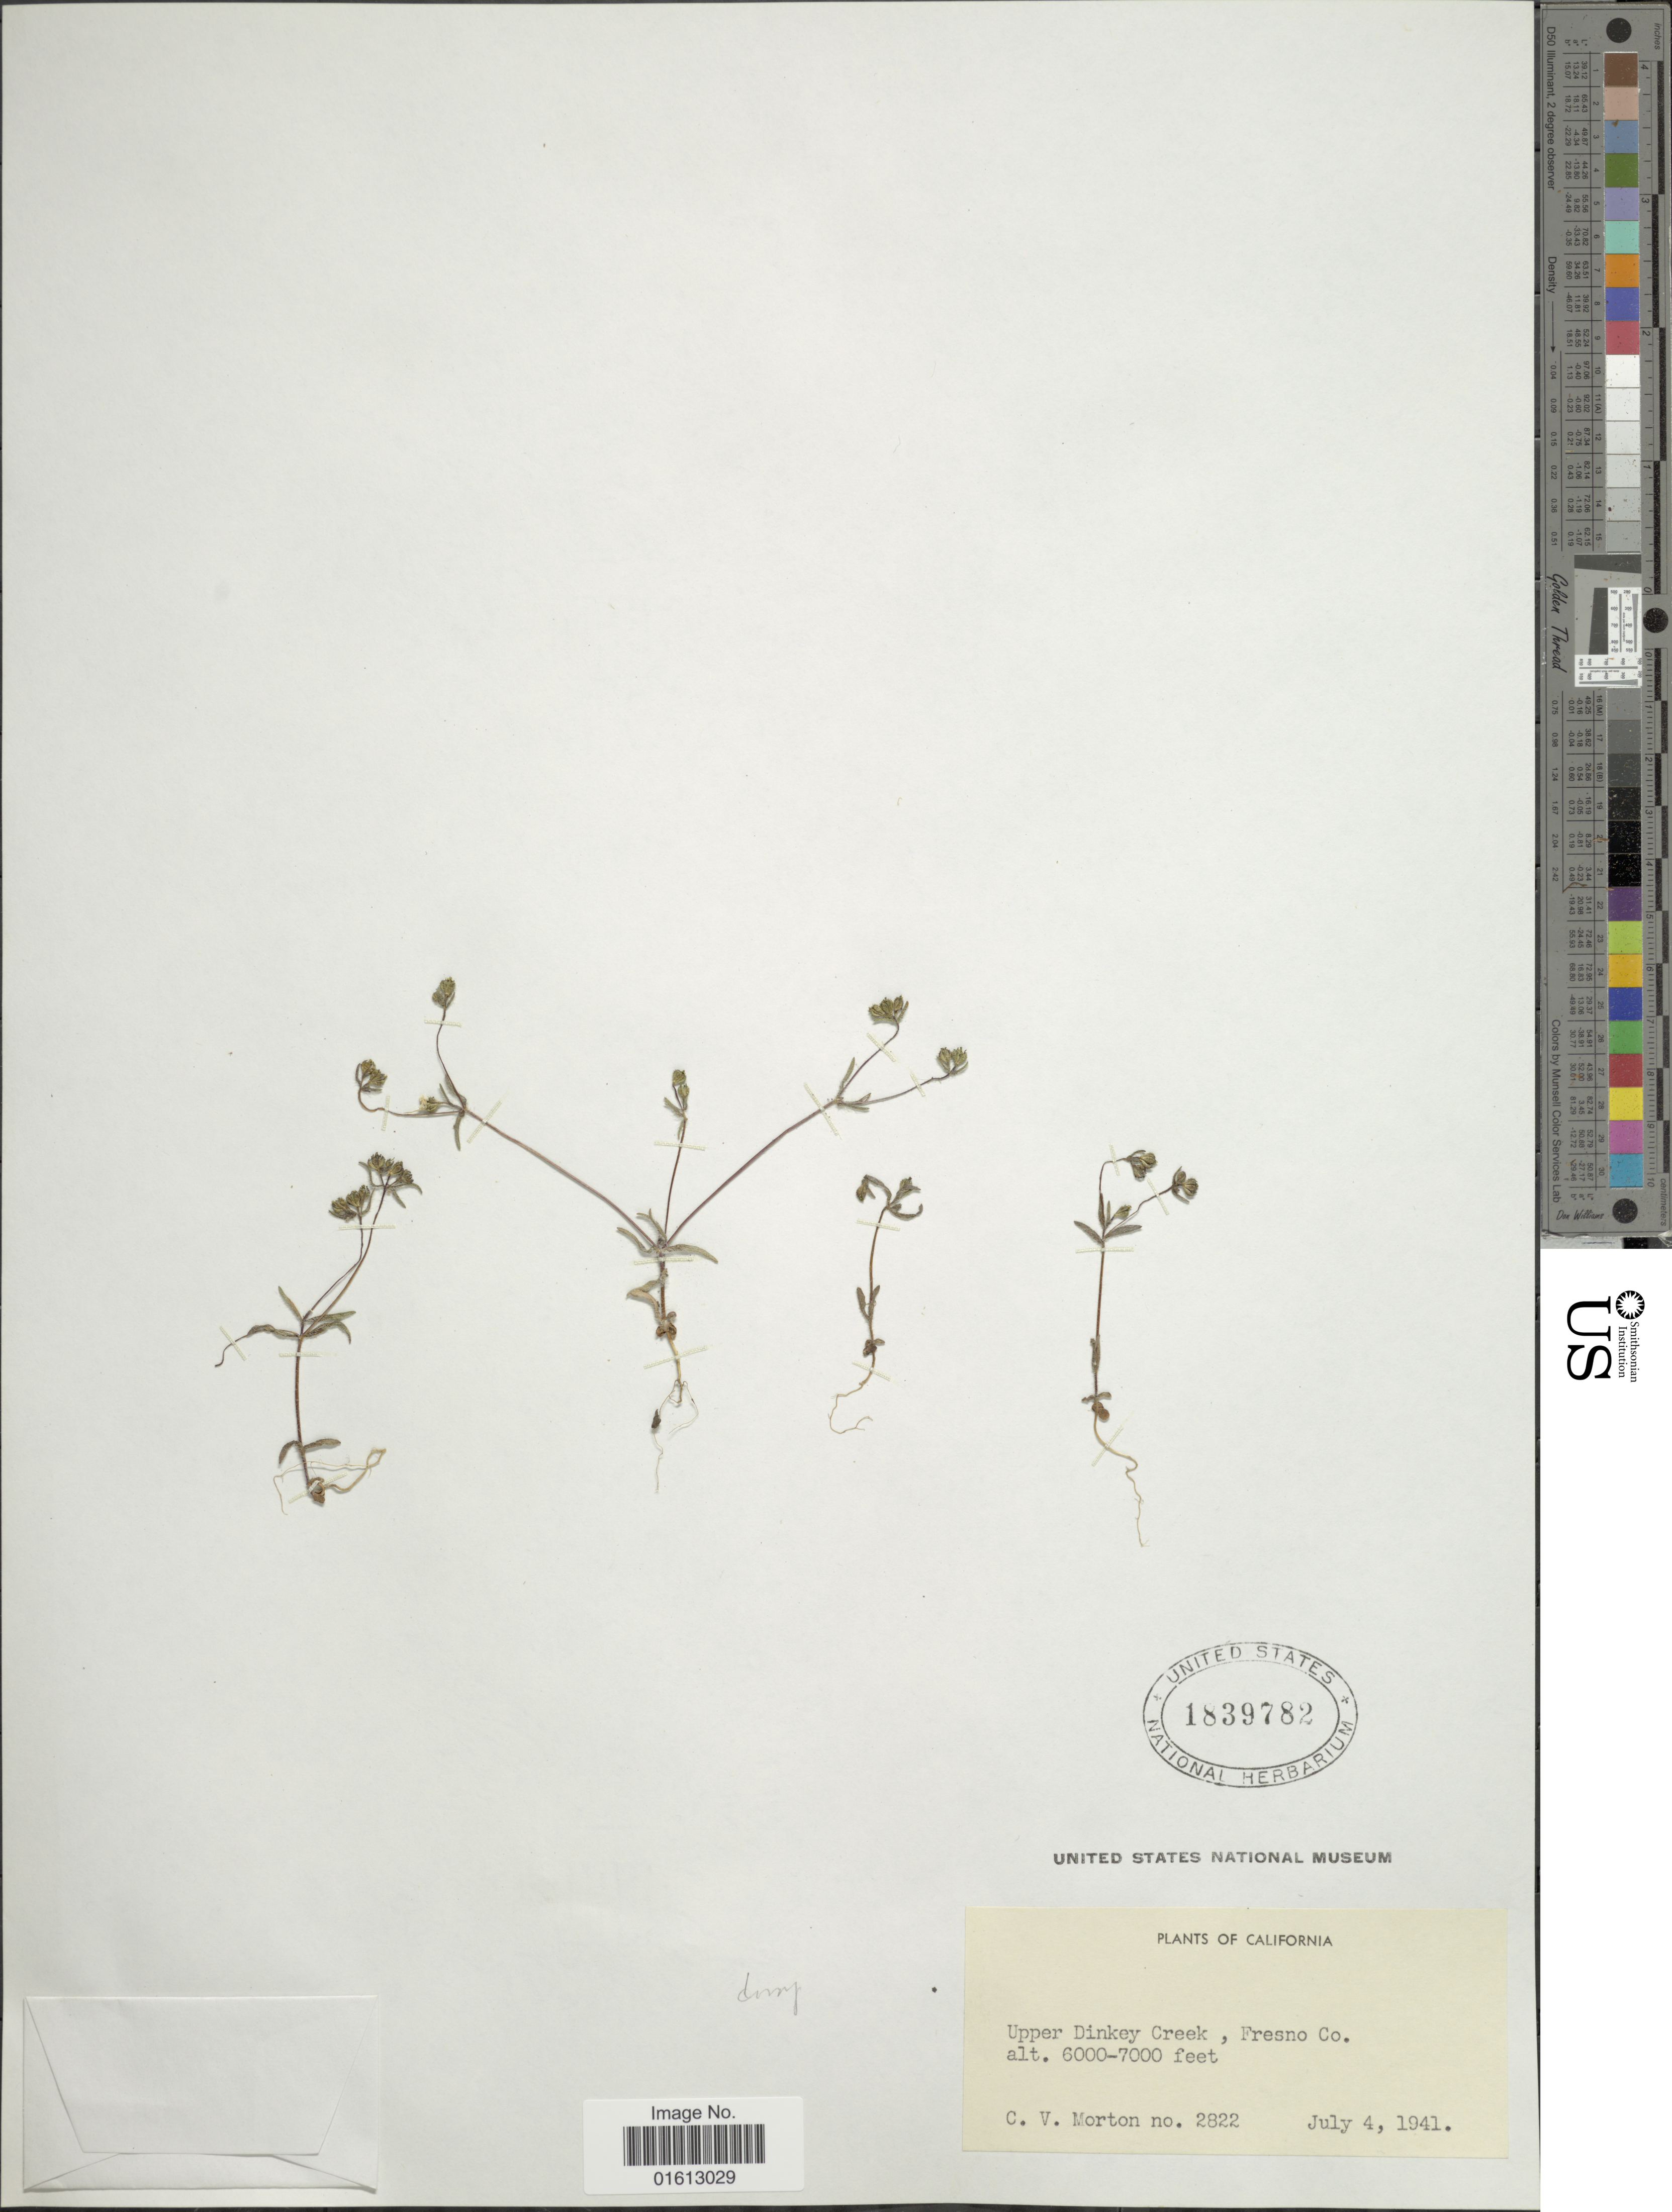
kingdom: Plantae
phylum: Tracheophyta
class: Magnoliopsida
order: Asterales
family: Asteraceae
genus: Madia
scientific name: Madia sp.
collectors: C. V. Morton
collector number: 2822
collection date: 1941-07-04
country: United States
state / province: California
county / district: Fresno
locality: California, Upper Dinkey Creek, Fresno Co.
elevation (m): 1829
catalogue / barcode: US 1839782